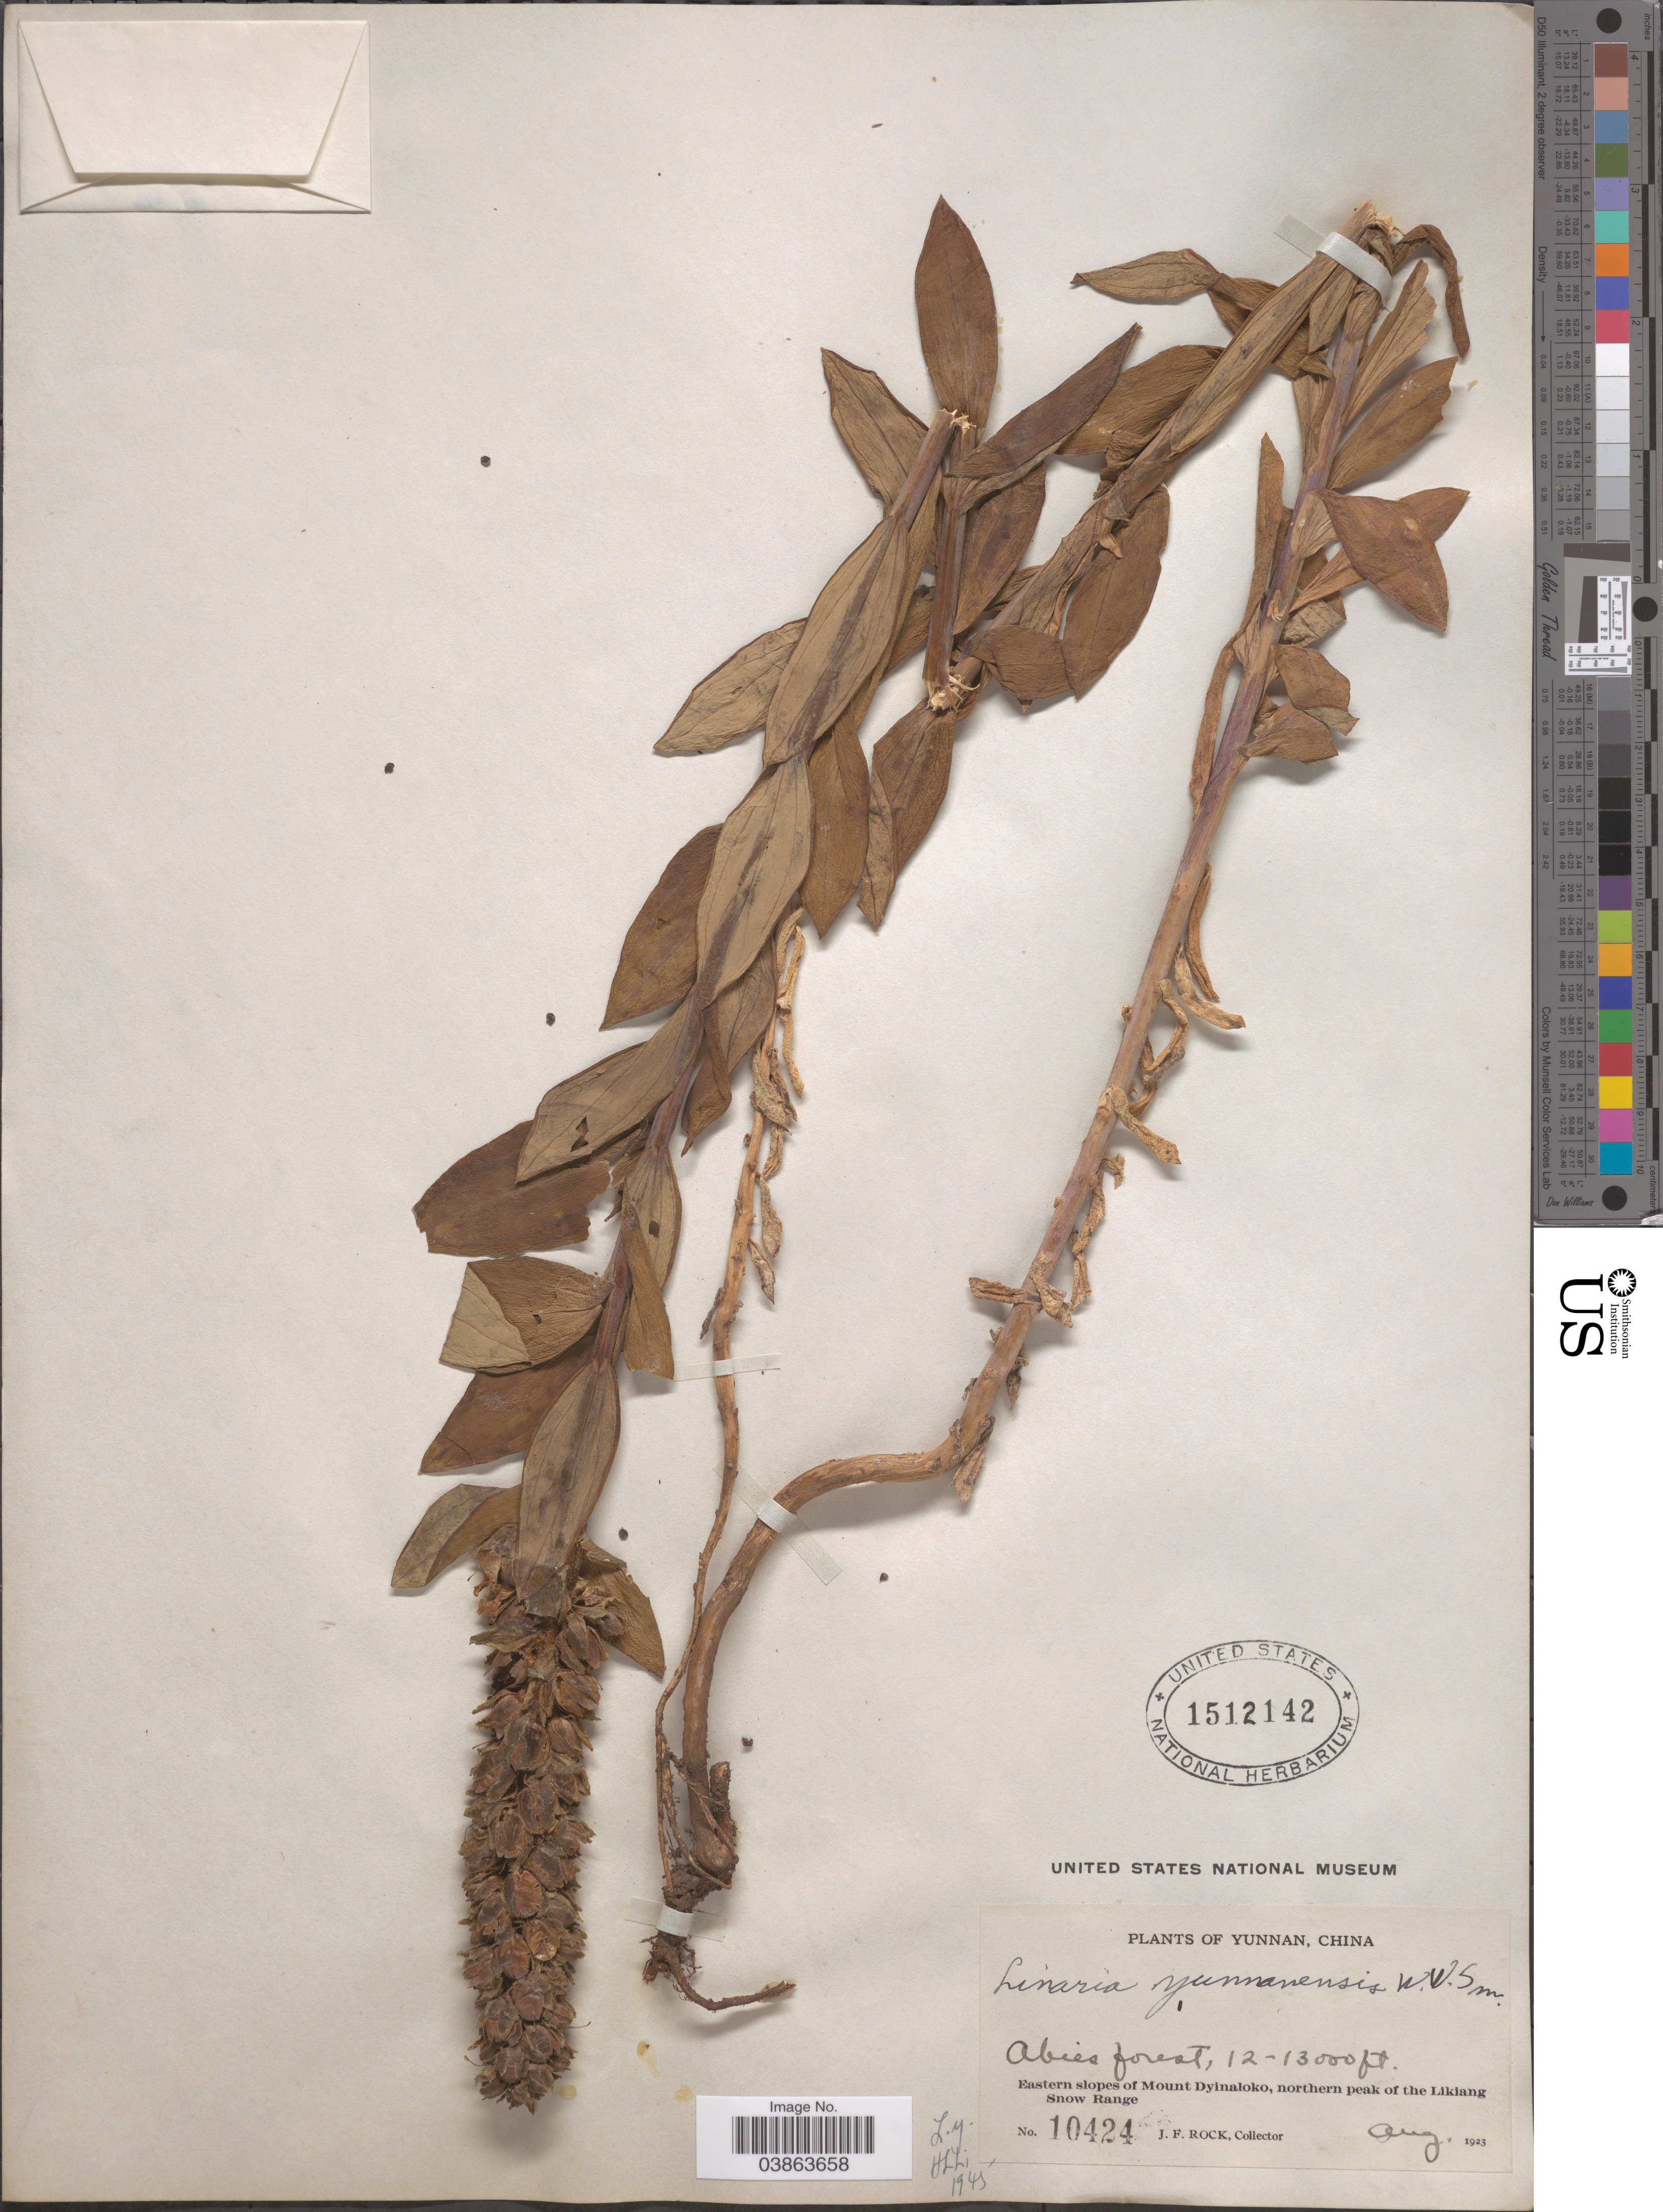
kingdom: Plantae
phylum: Tracheophyta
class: Magnoliopsida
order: Lamiales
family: Plantaginaceae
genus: Linaria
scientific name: Linaria yunnanensis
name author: W.W. Sm.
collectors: J. Rock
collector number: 10424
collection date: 1923-08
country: China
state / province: Yunnan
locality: Eastern slopes of Mount Dyinaloko, northern peak of the Likiang Snow Range.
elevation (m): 3658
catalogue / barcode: US 1512142